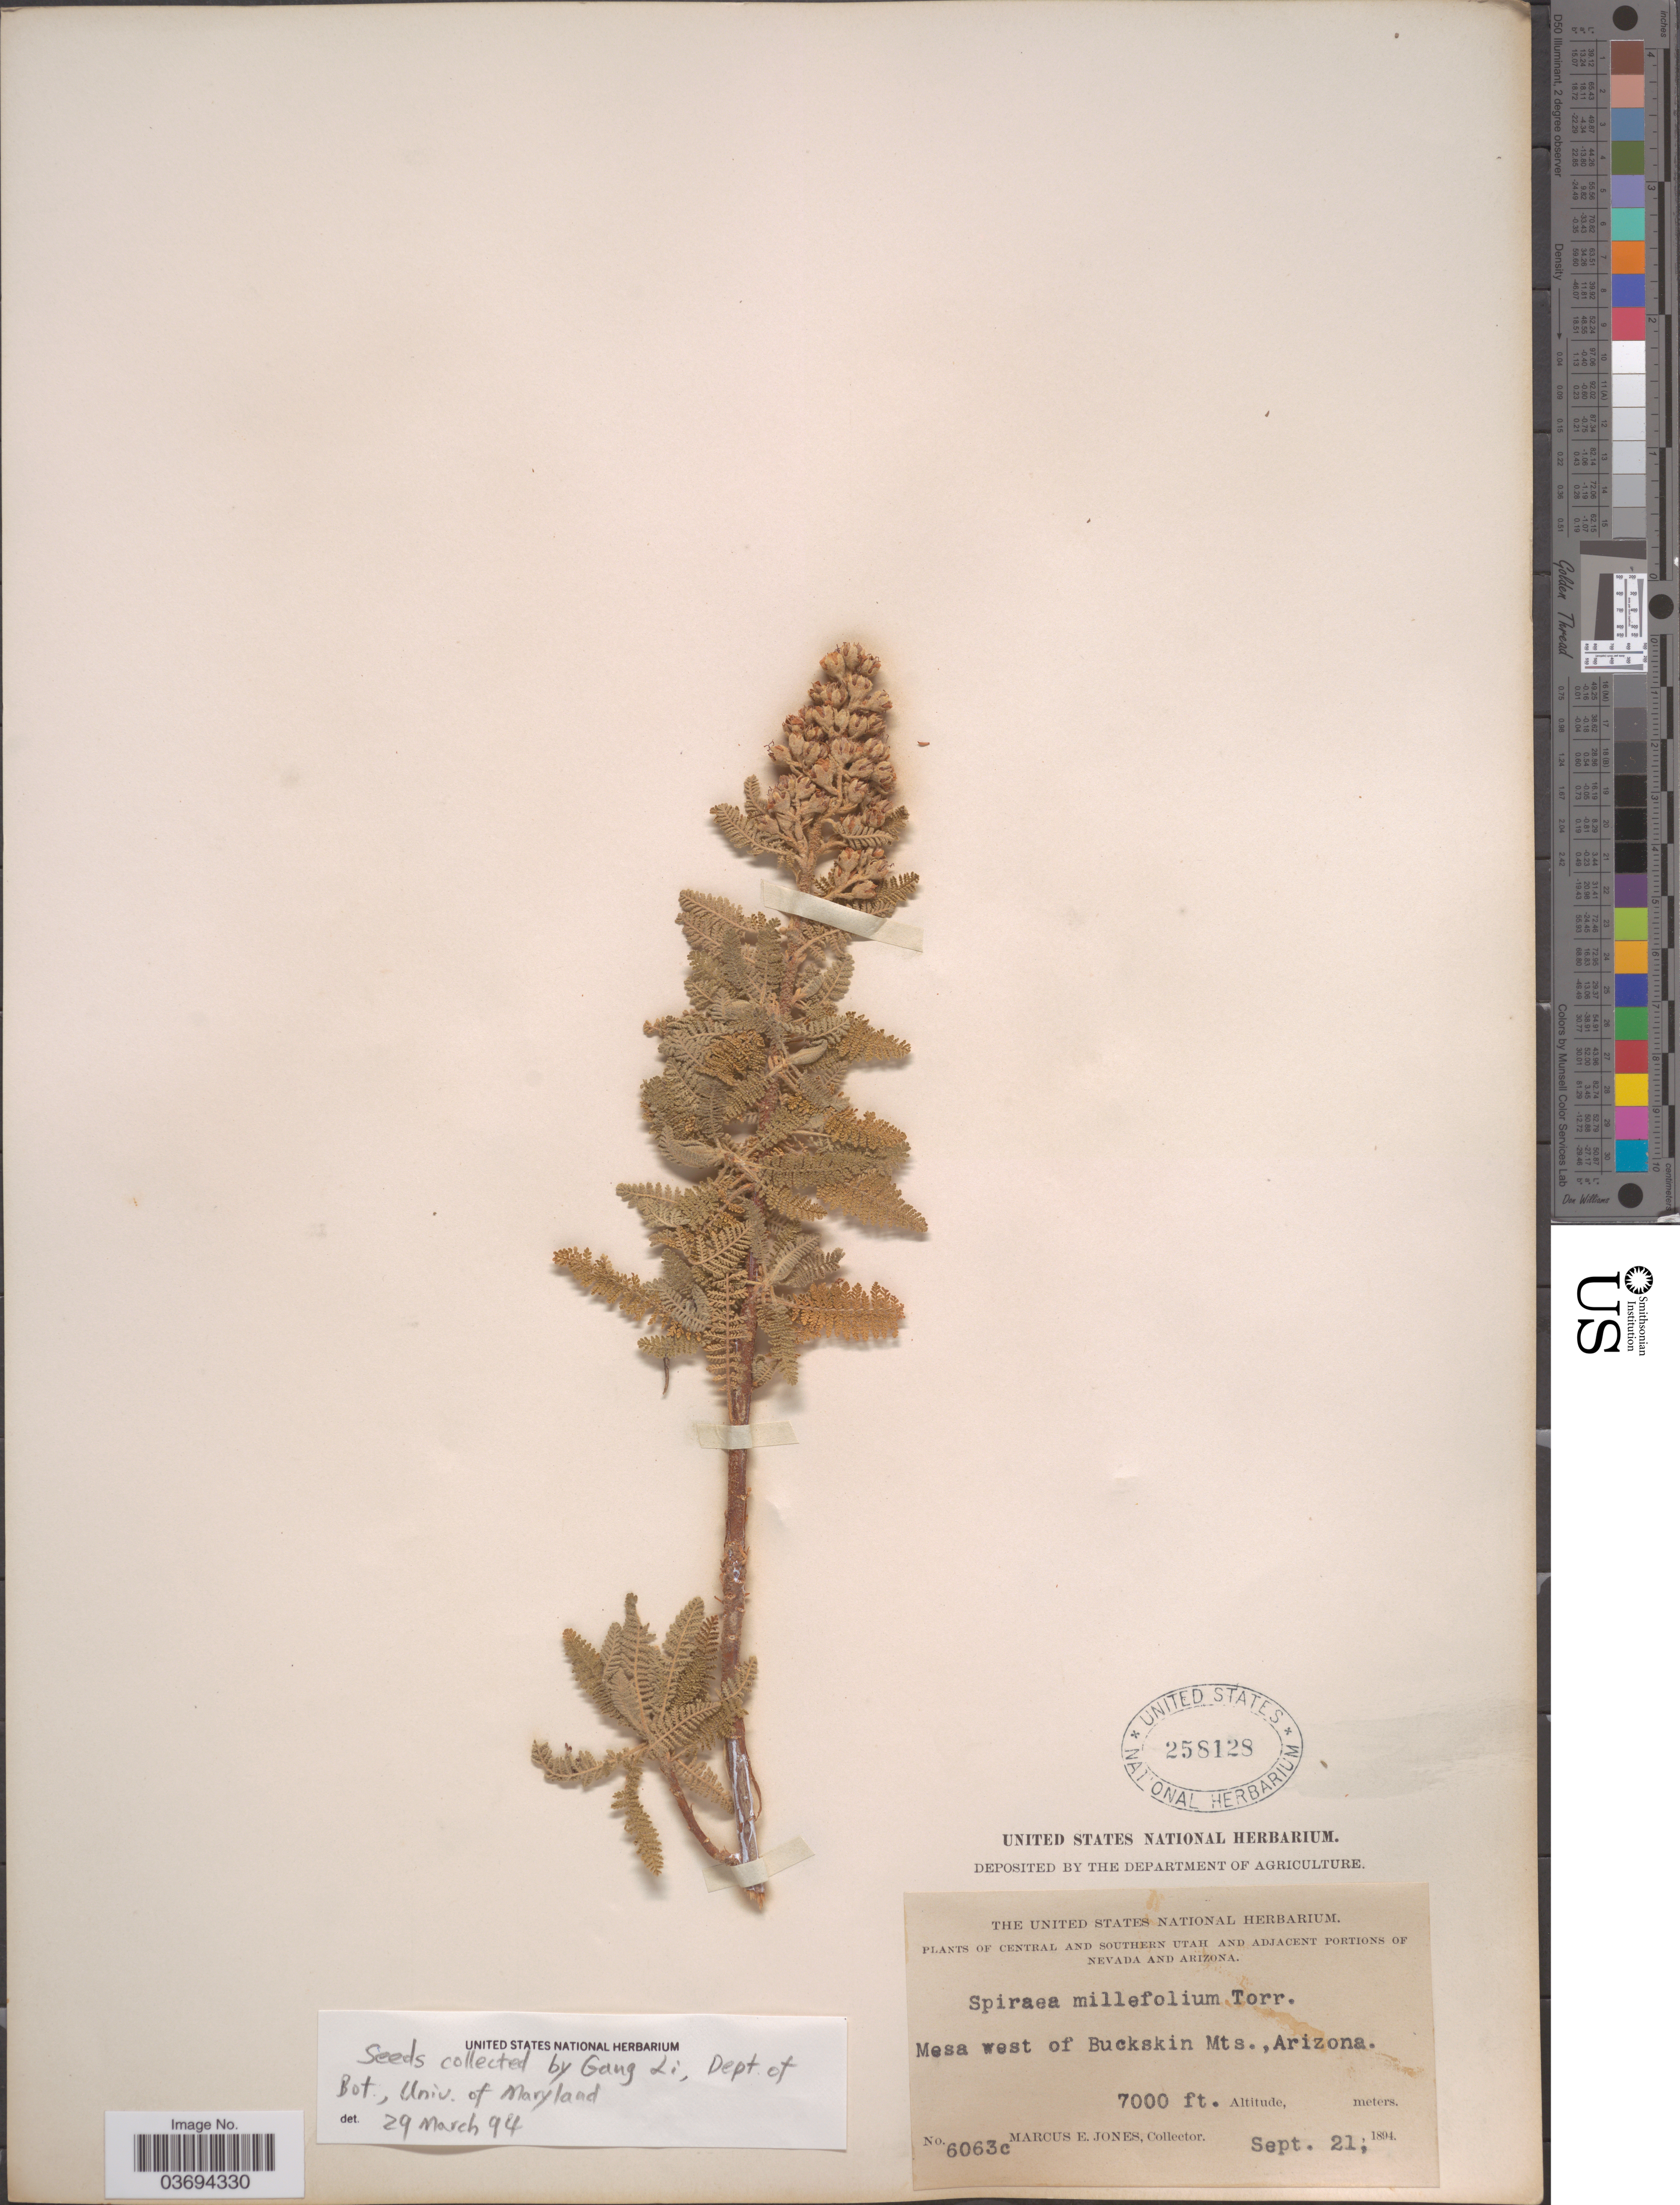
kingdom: Plantae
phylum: Tracheophyta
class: Magnoliopsida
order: Rosales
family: Rosaceae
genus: Chamaebatiaria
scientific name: Chamaebatiaria millefolium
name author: (Torr.) Maxim.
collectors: M. E. Jones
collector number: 6063c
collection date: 1894-09-21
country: United States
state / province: Arizona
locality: Mesa west of Buckskin Mts.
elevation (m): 2134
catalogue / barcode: US 258128